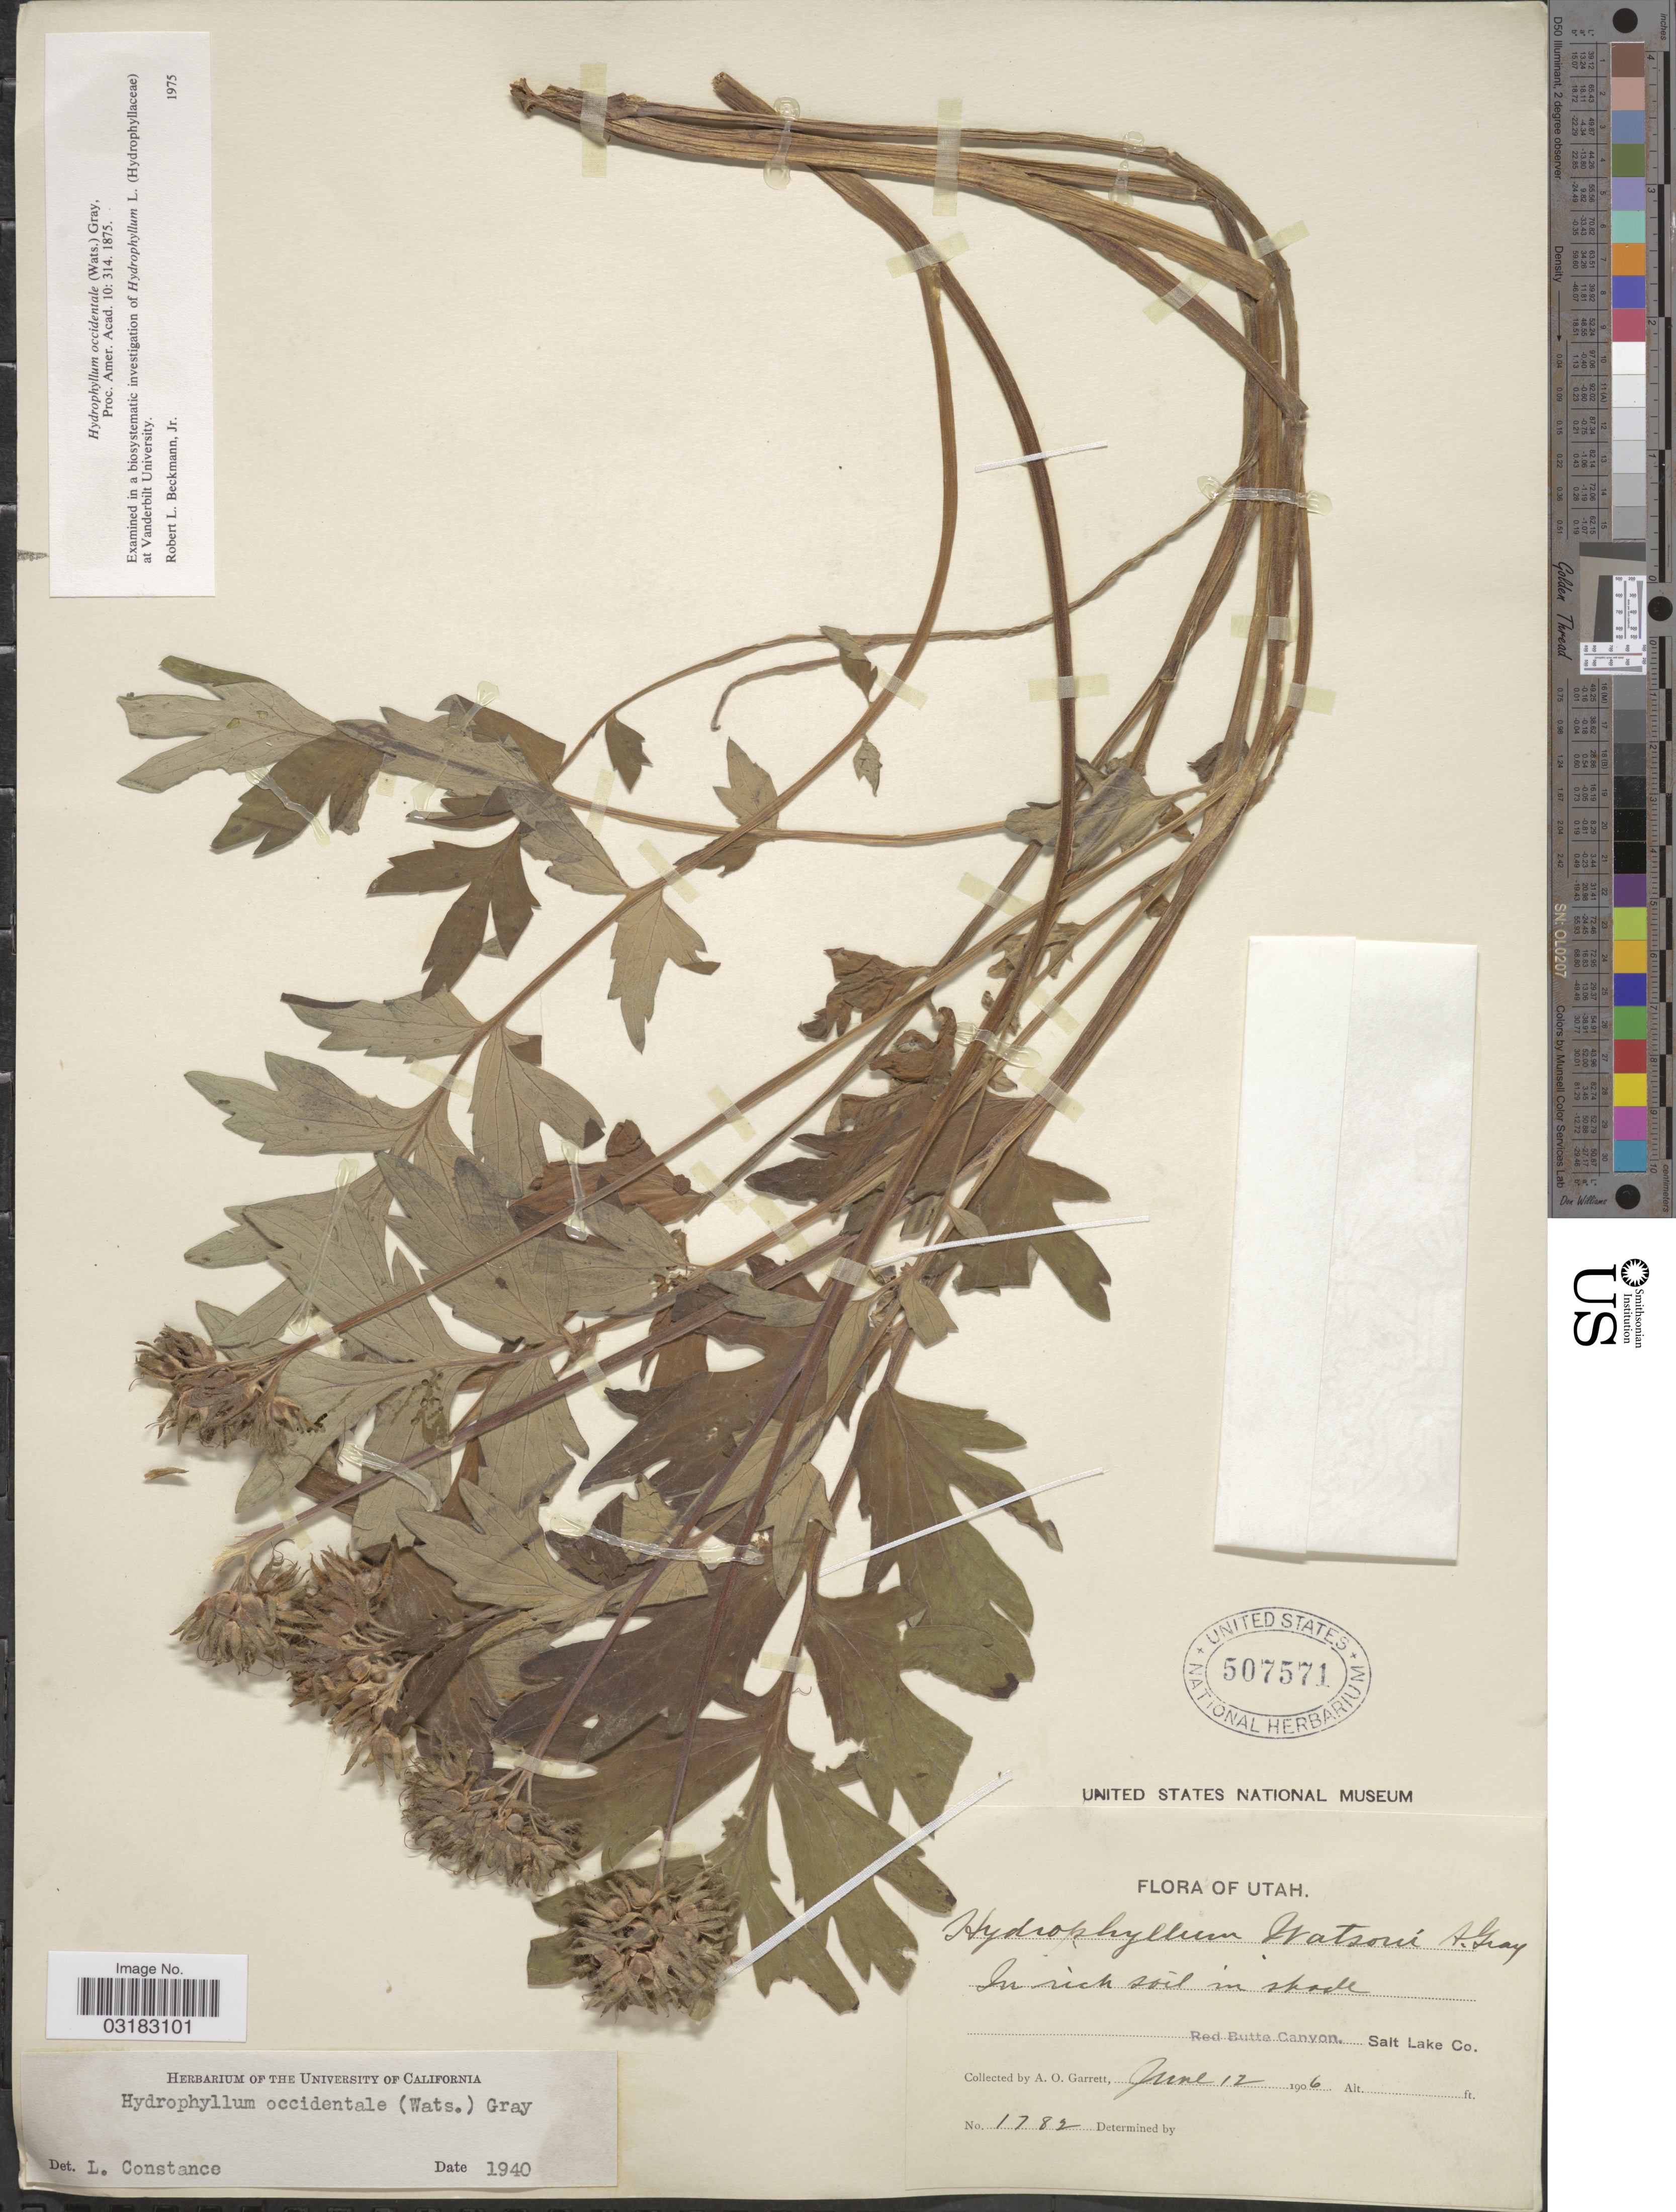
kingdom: Plantae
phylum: Tracheophyta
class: Magnoliopsida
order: Boraginales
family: Hydrophyllaceae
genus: Hydrophyllum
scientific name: Hydrophyllum occidentale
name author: (S. Watson) A. Gray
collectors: A. O. Garrett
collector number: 1782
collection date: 1906-06-12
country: United States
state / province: Utah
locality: Red Butte Canyon. Salt Lake Co.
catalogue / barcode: US 507571